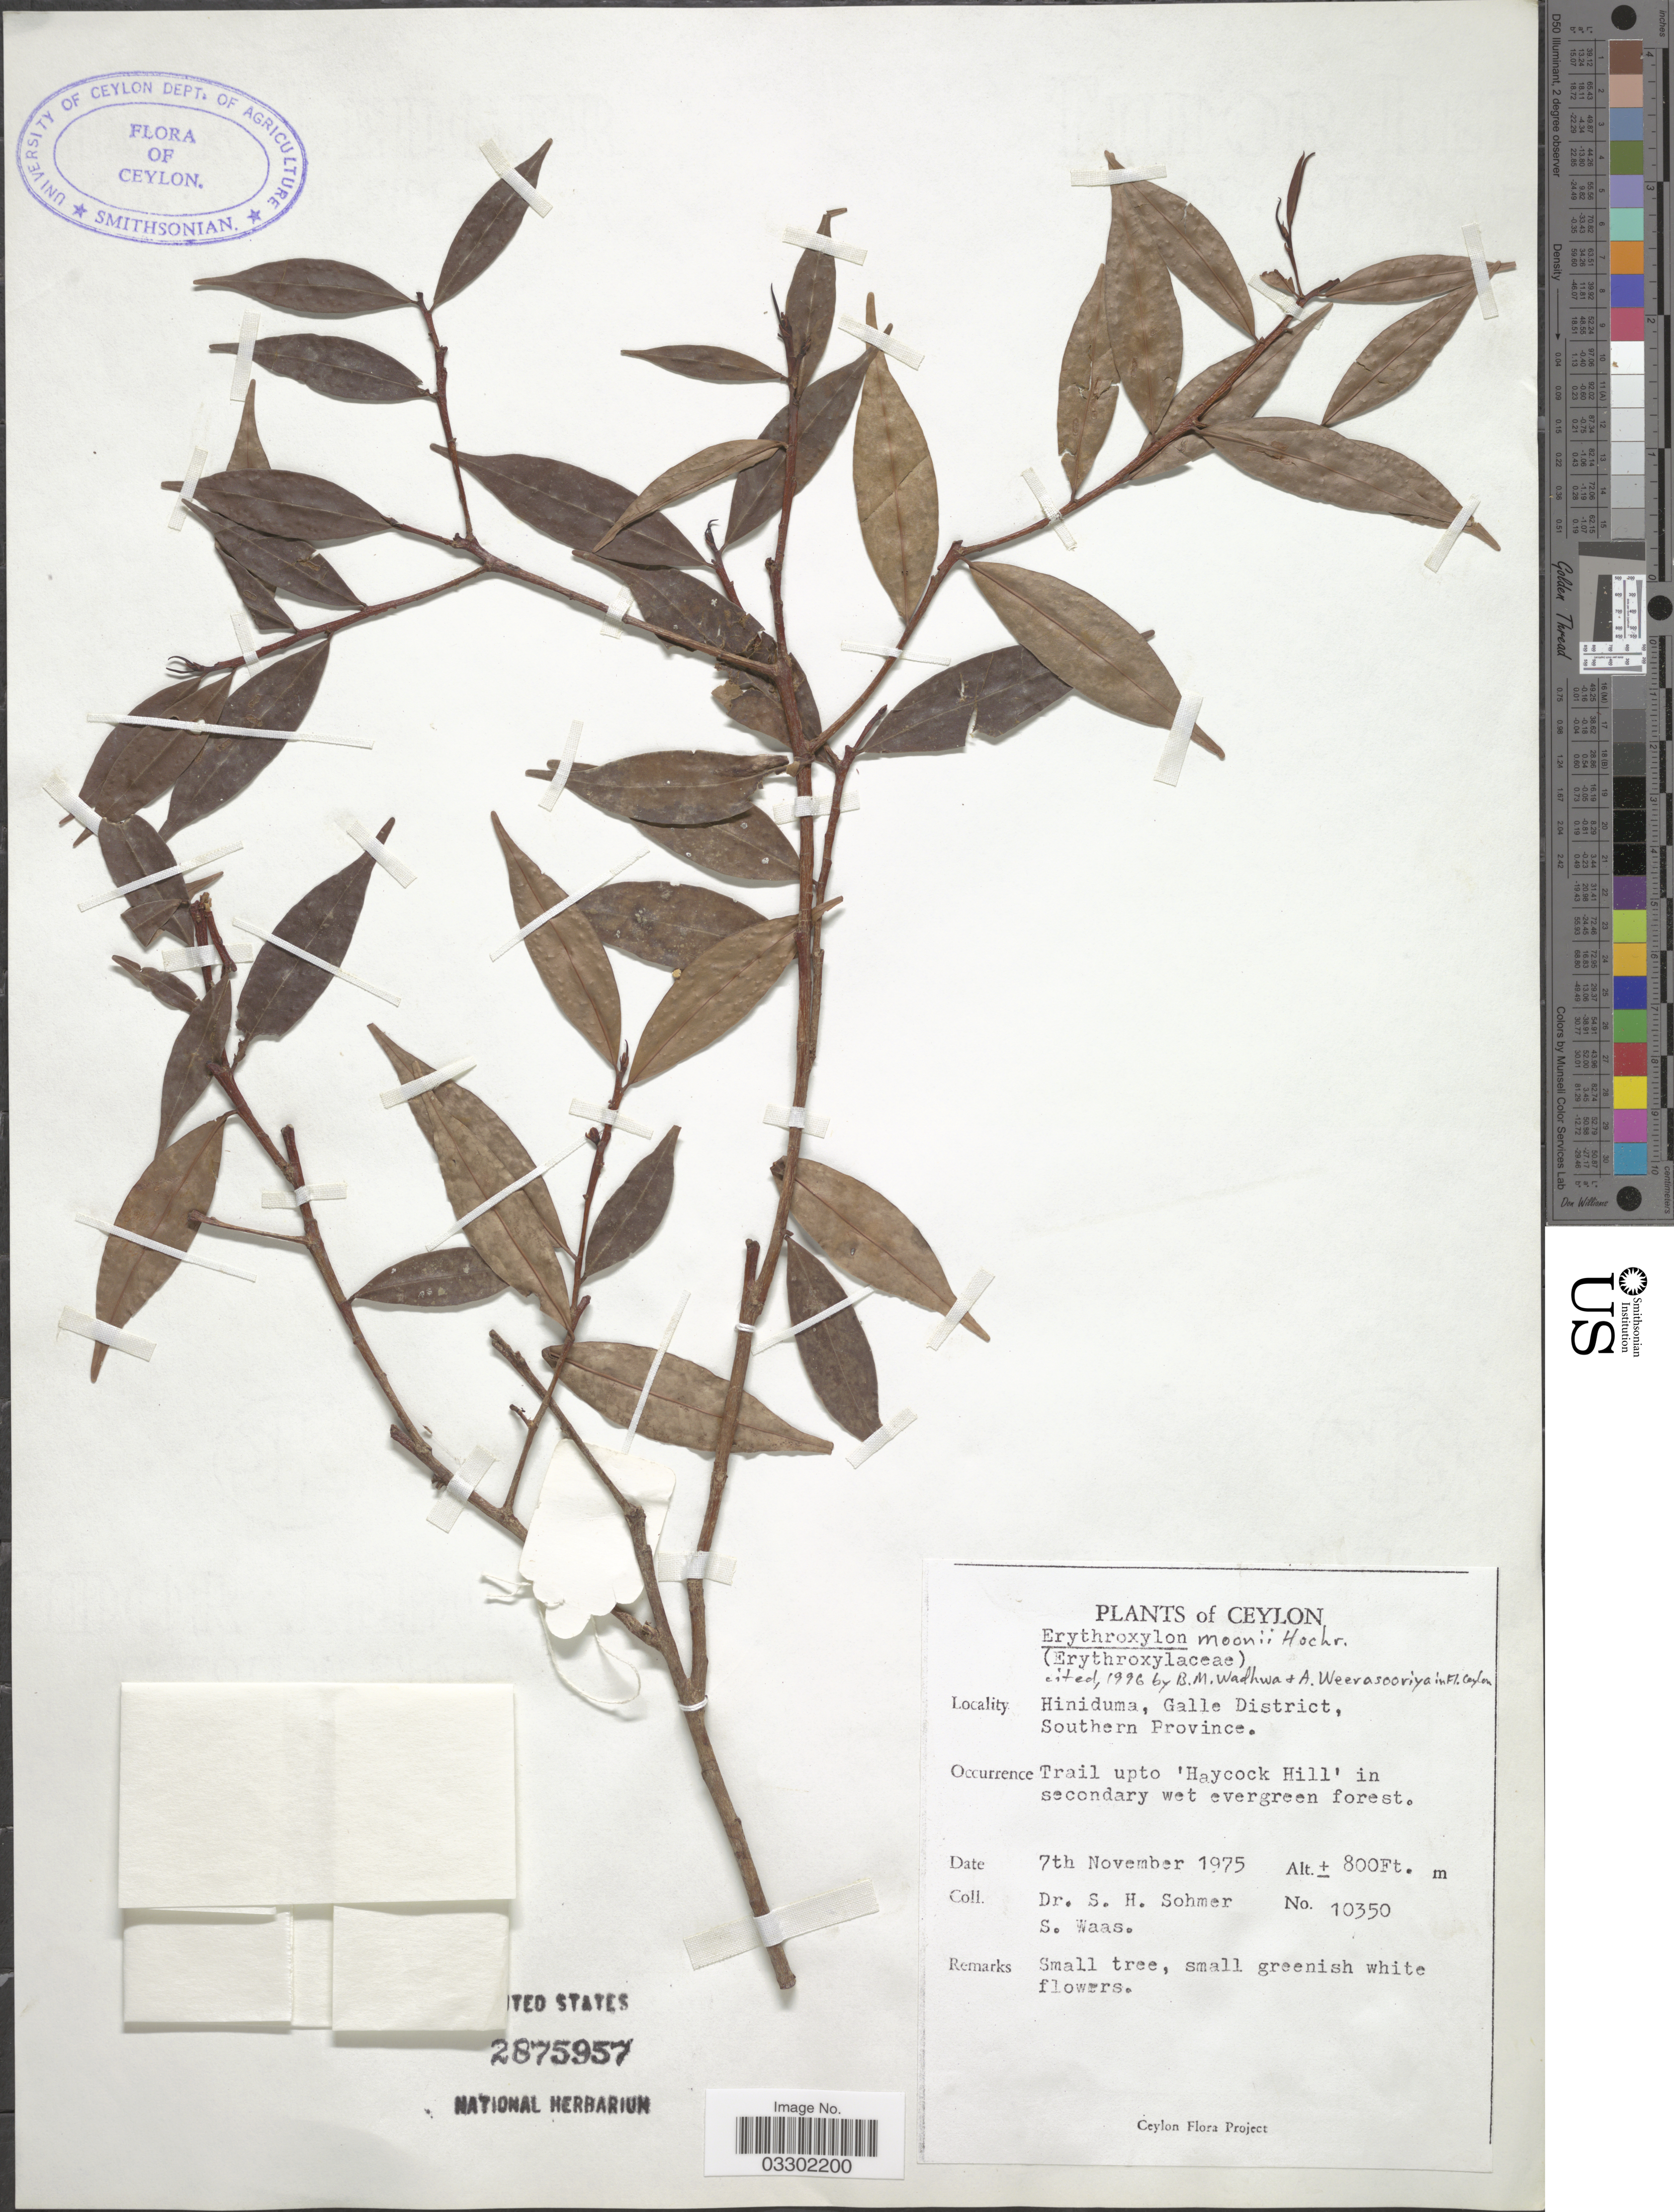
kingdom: Plantae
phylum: Tracheophyta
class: Magnoliopsida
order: Malpighiales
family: Erythroxylaceae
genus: Erythroxylum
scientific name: Erythroxylum moonii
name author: Hochr.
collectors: S. H. Sohmer & S. Waas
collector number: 10350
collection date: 1975-11-07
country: Sri Lanka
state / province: Southern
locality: Ceylon, Hiniduma, Galle District, Trail upto "Haycock Hill".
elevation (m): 244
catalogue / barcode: US 2875957